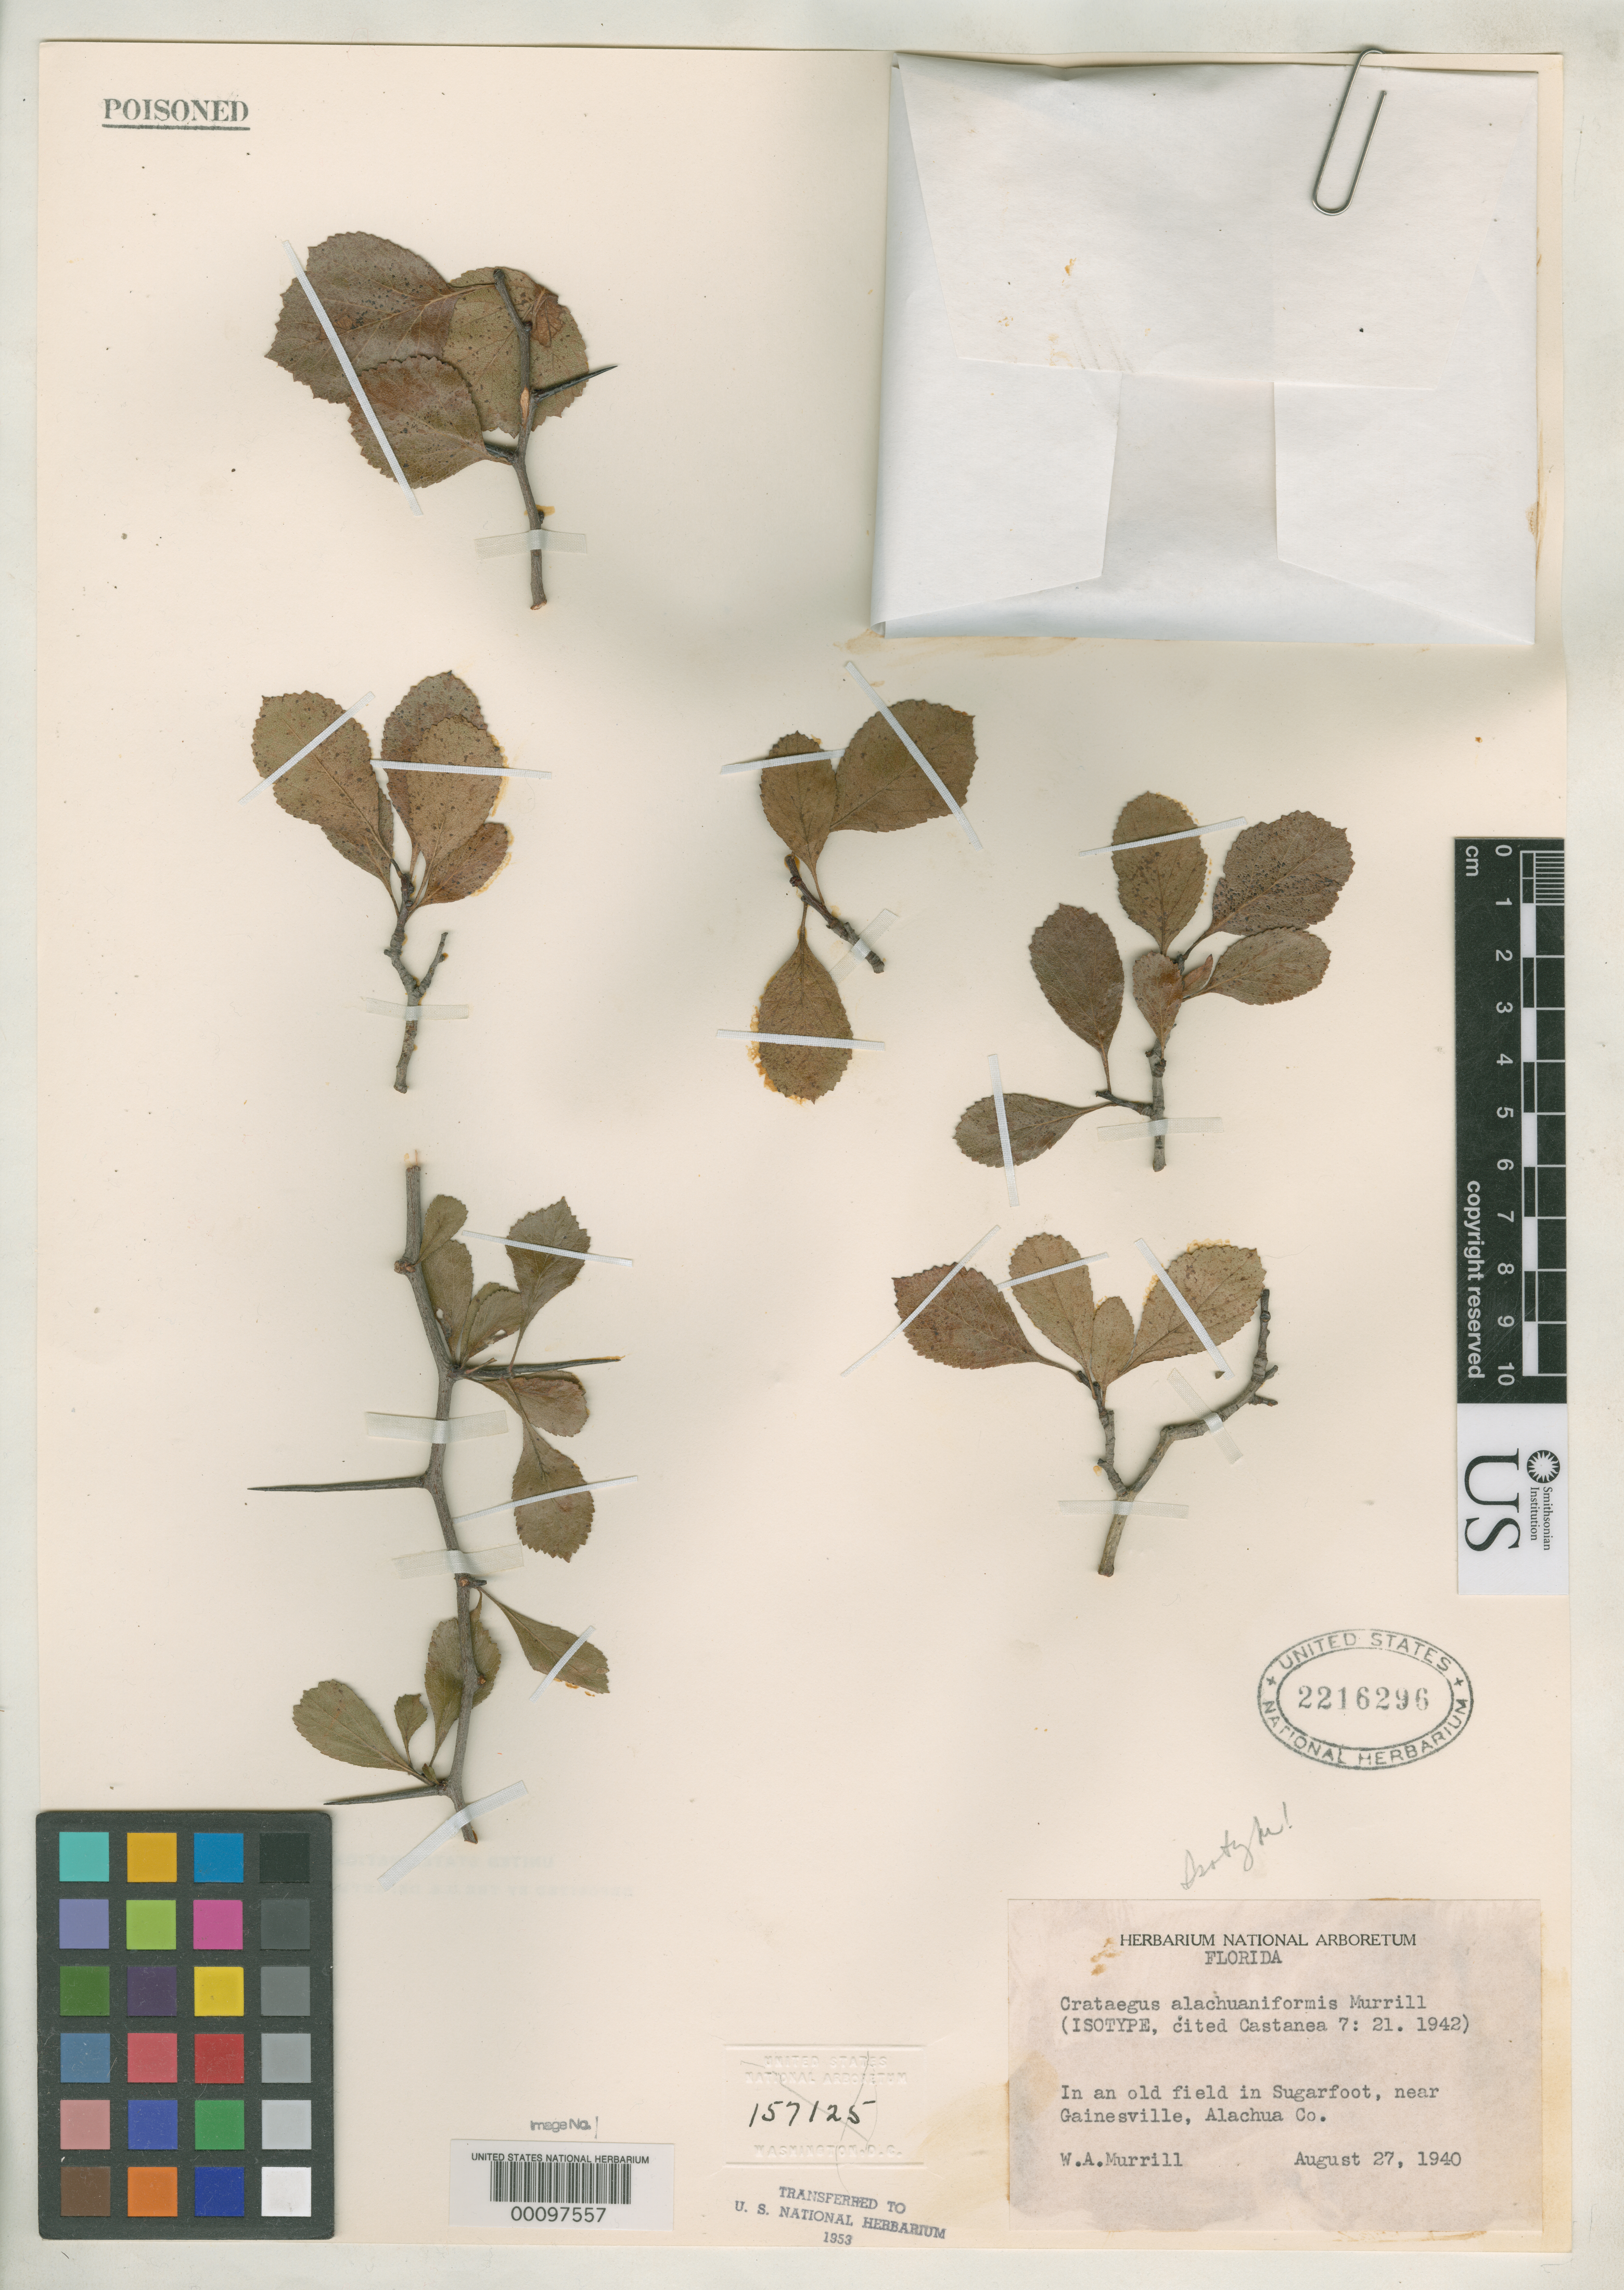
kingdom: Plantae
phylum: Tracheophyta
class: Magnoliopsida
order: Rosales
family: Rosaceae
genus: Crataegus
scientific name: Crataegus alachuaniformis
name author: Murrill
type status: Isotype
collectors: W. A. Murrill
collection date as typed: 27 Aug 1940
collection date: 1940-08-27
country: United States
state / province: Florida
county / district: Alachua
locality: Gainesville.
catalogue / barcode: US 2216296